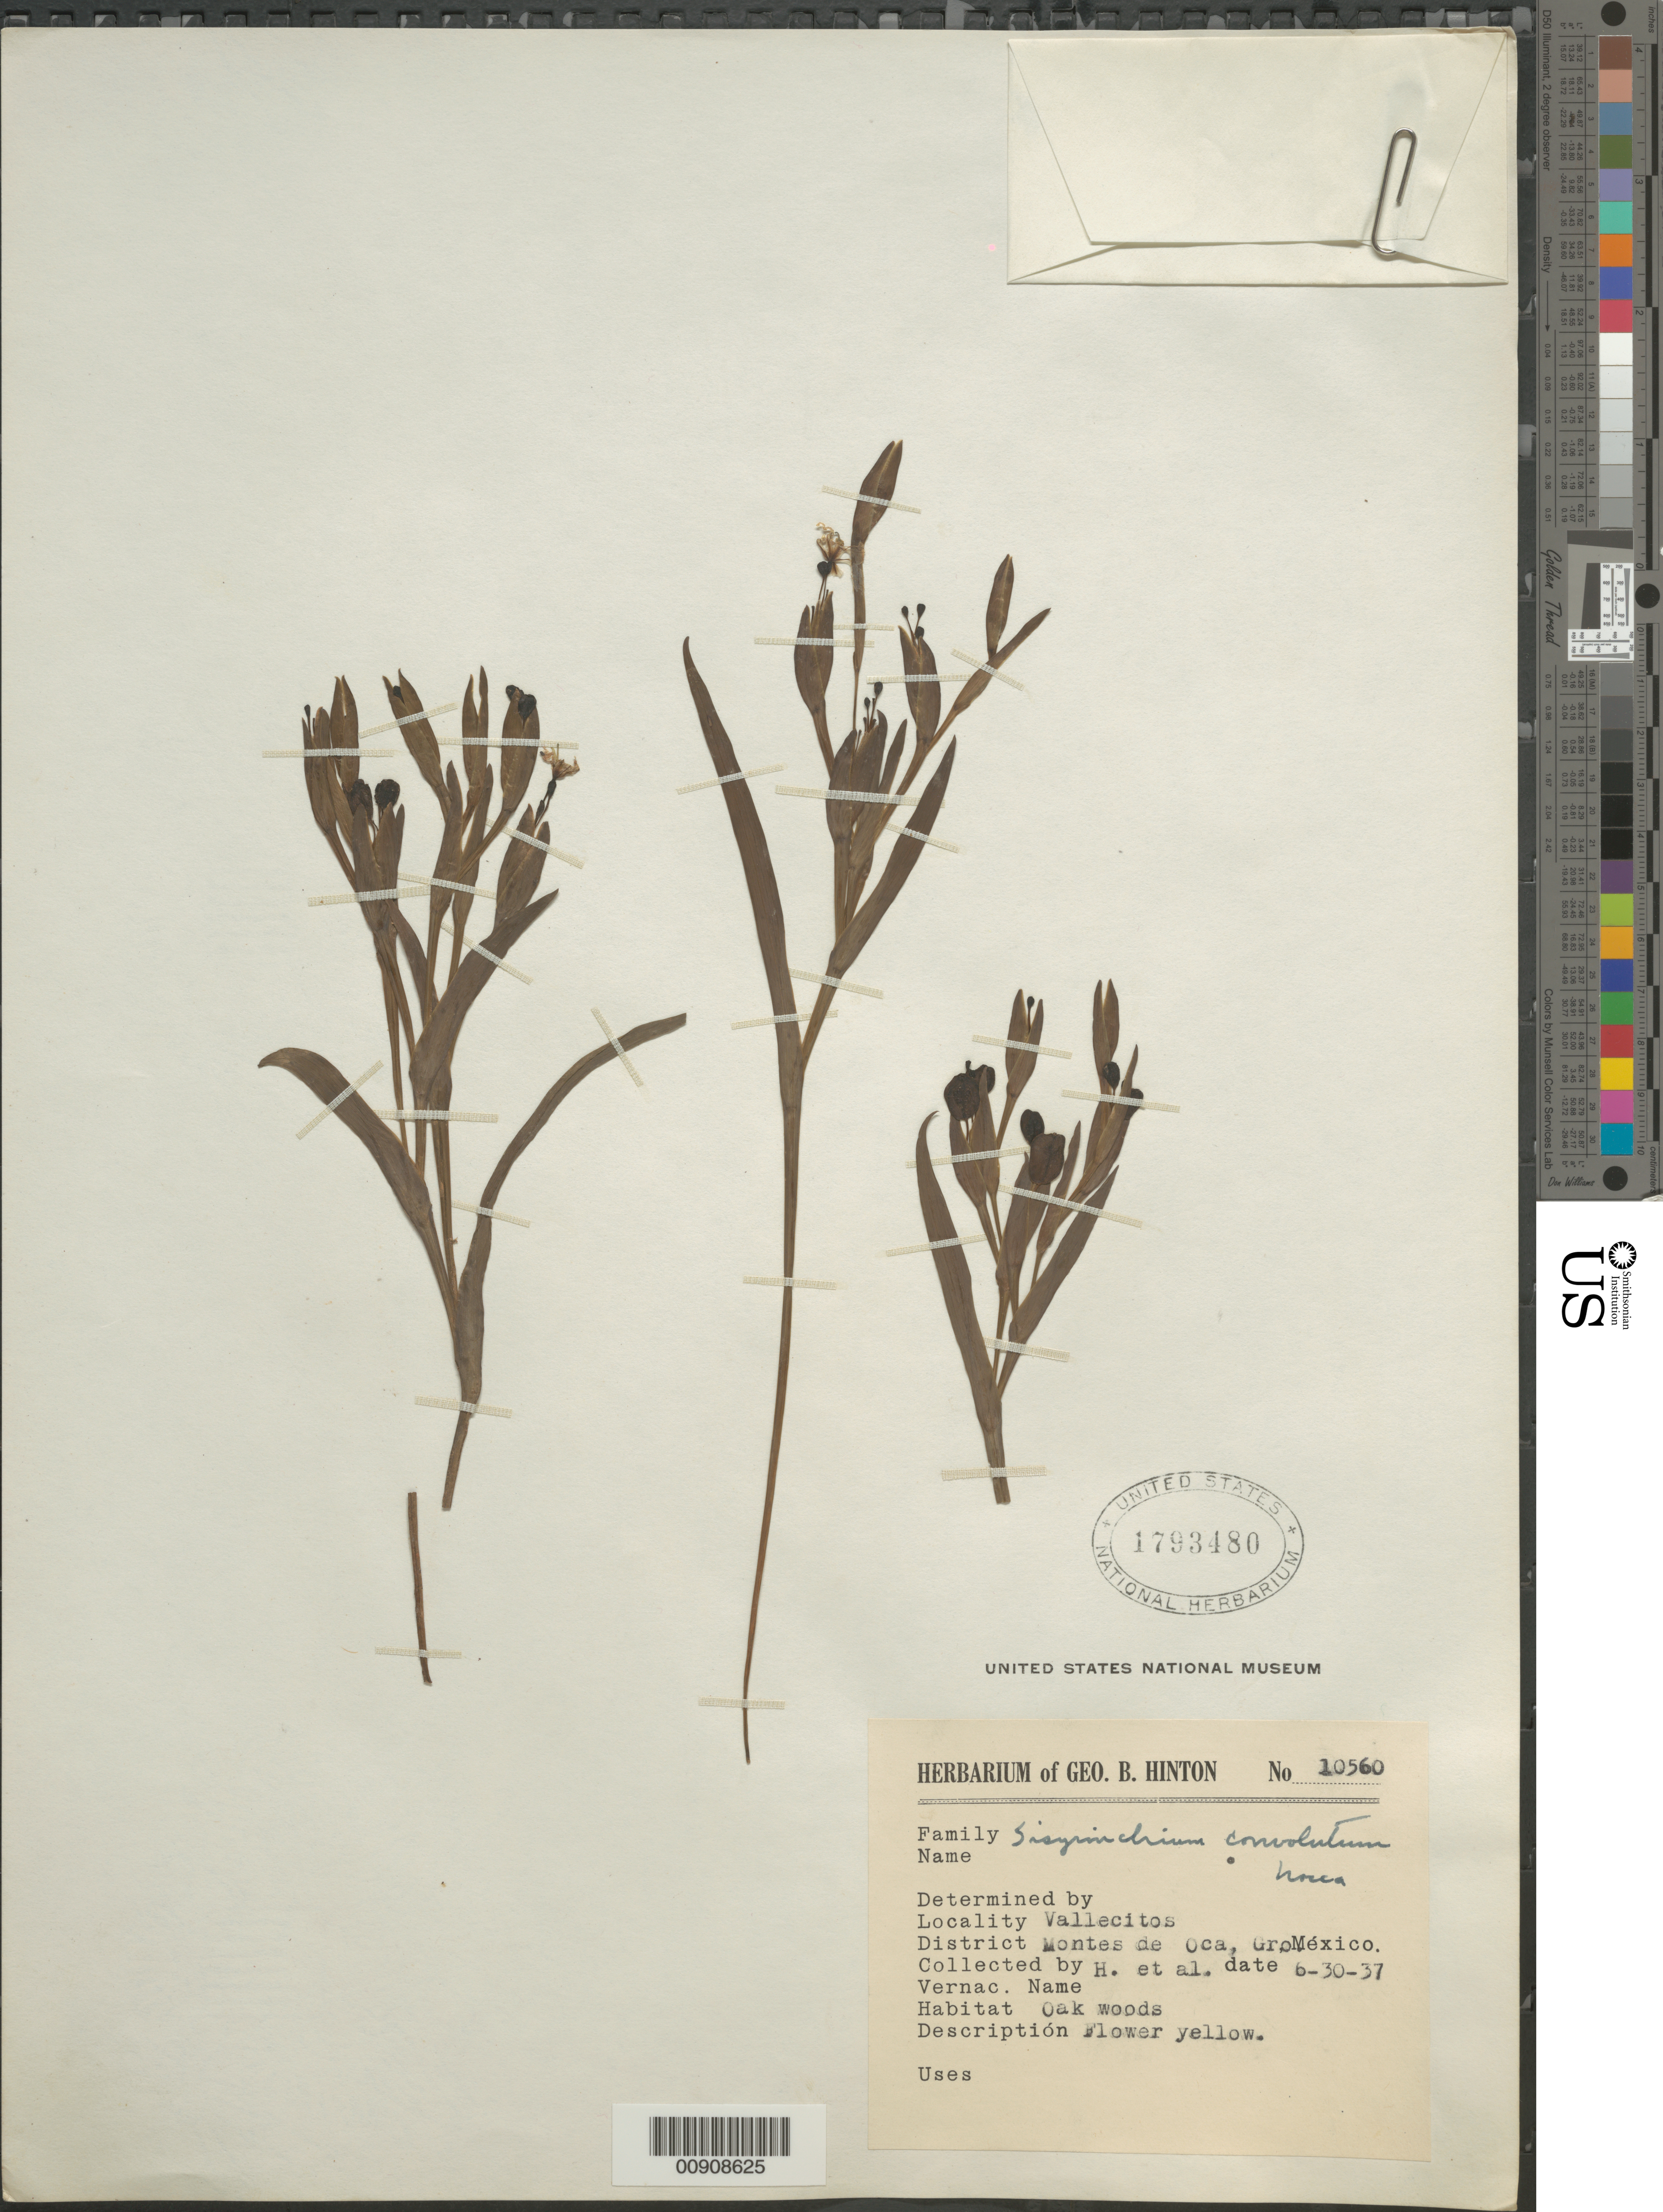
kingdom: Plantae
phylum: Tracheophyta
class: Liliopsida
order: Asparagales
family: Iridaceae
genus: Sisyrinchium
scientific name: Sisyrinchium convolutum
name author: Nocca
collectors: G. B. Hinton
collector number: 10560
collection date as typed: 30 Jun 1937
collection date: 1937-06-30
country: Mexico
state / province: Guerrero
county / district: Montes de Oca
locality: Vallecitos, District Montes de Oca, Guerrero.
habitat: Oak woods.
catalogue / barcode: US 1793480